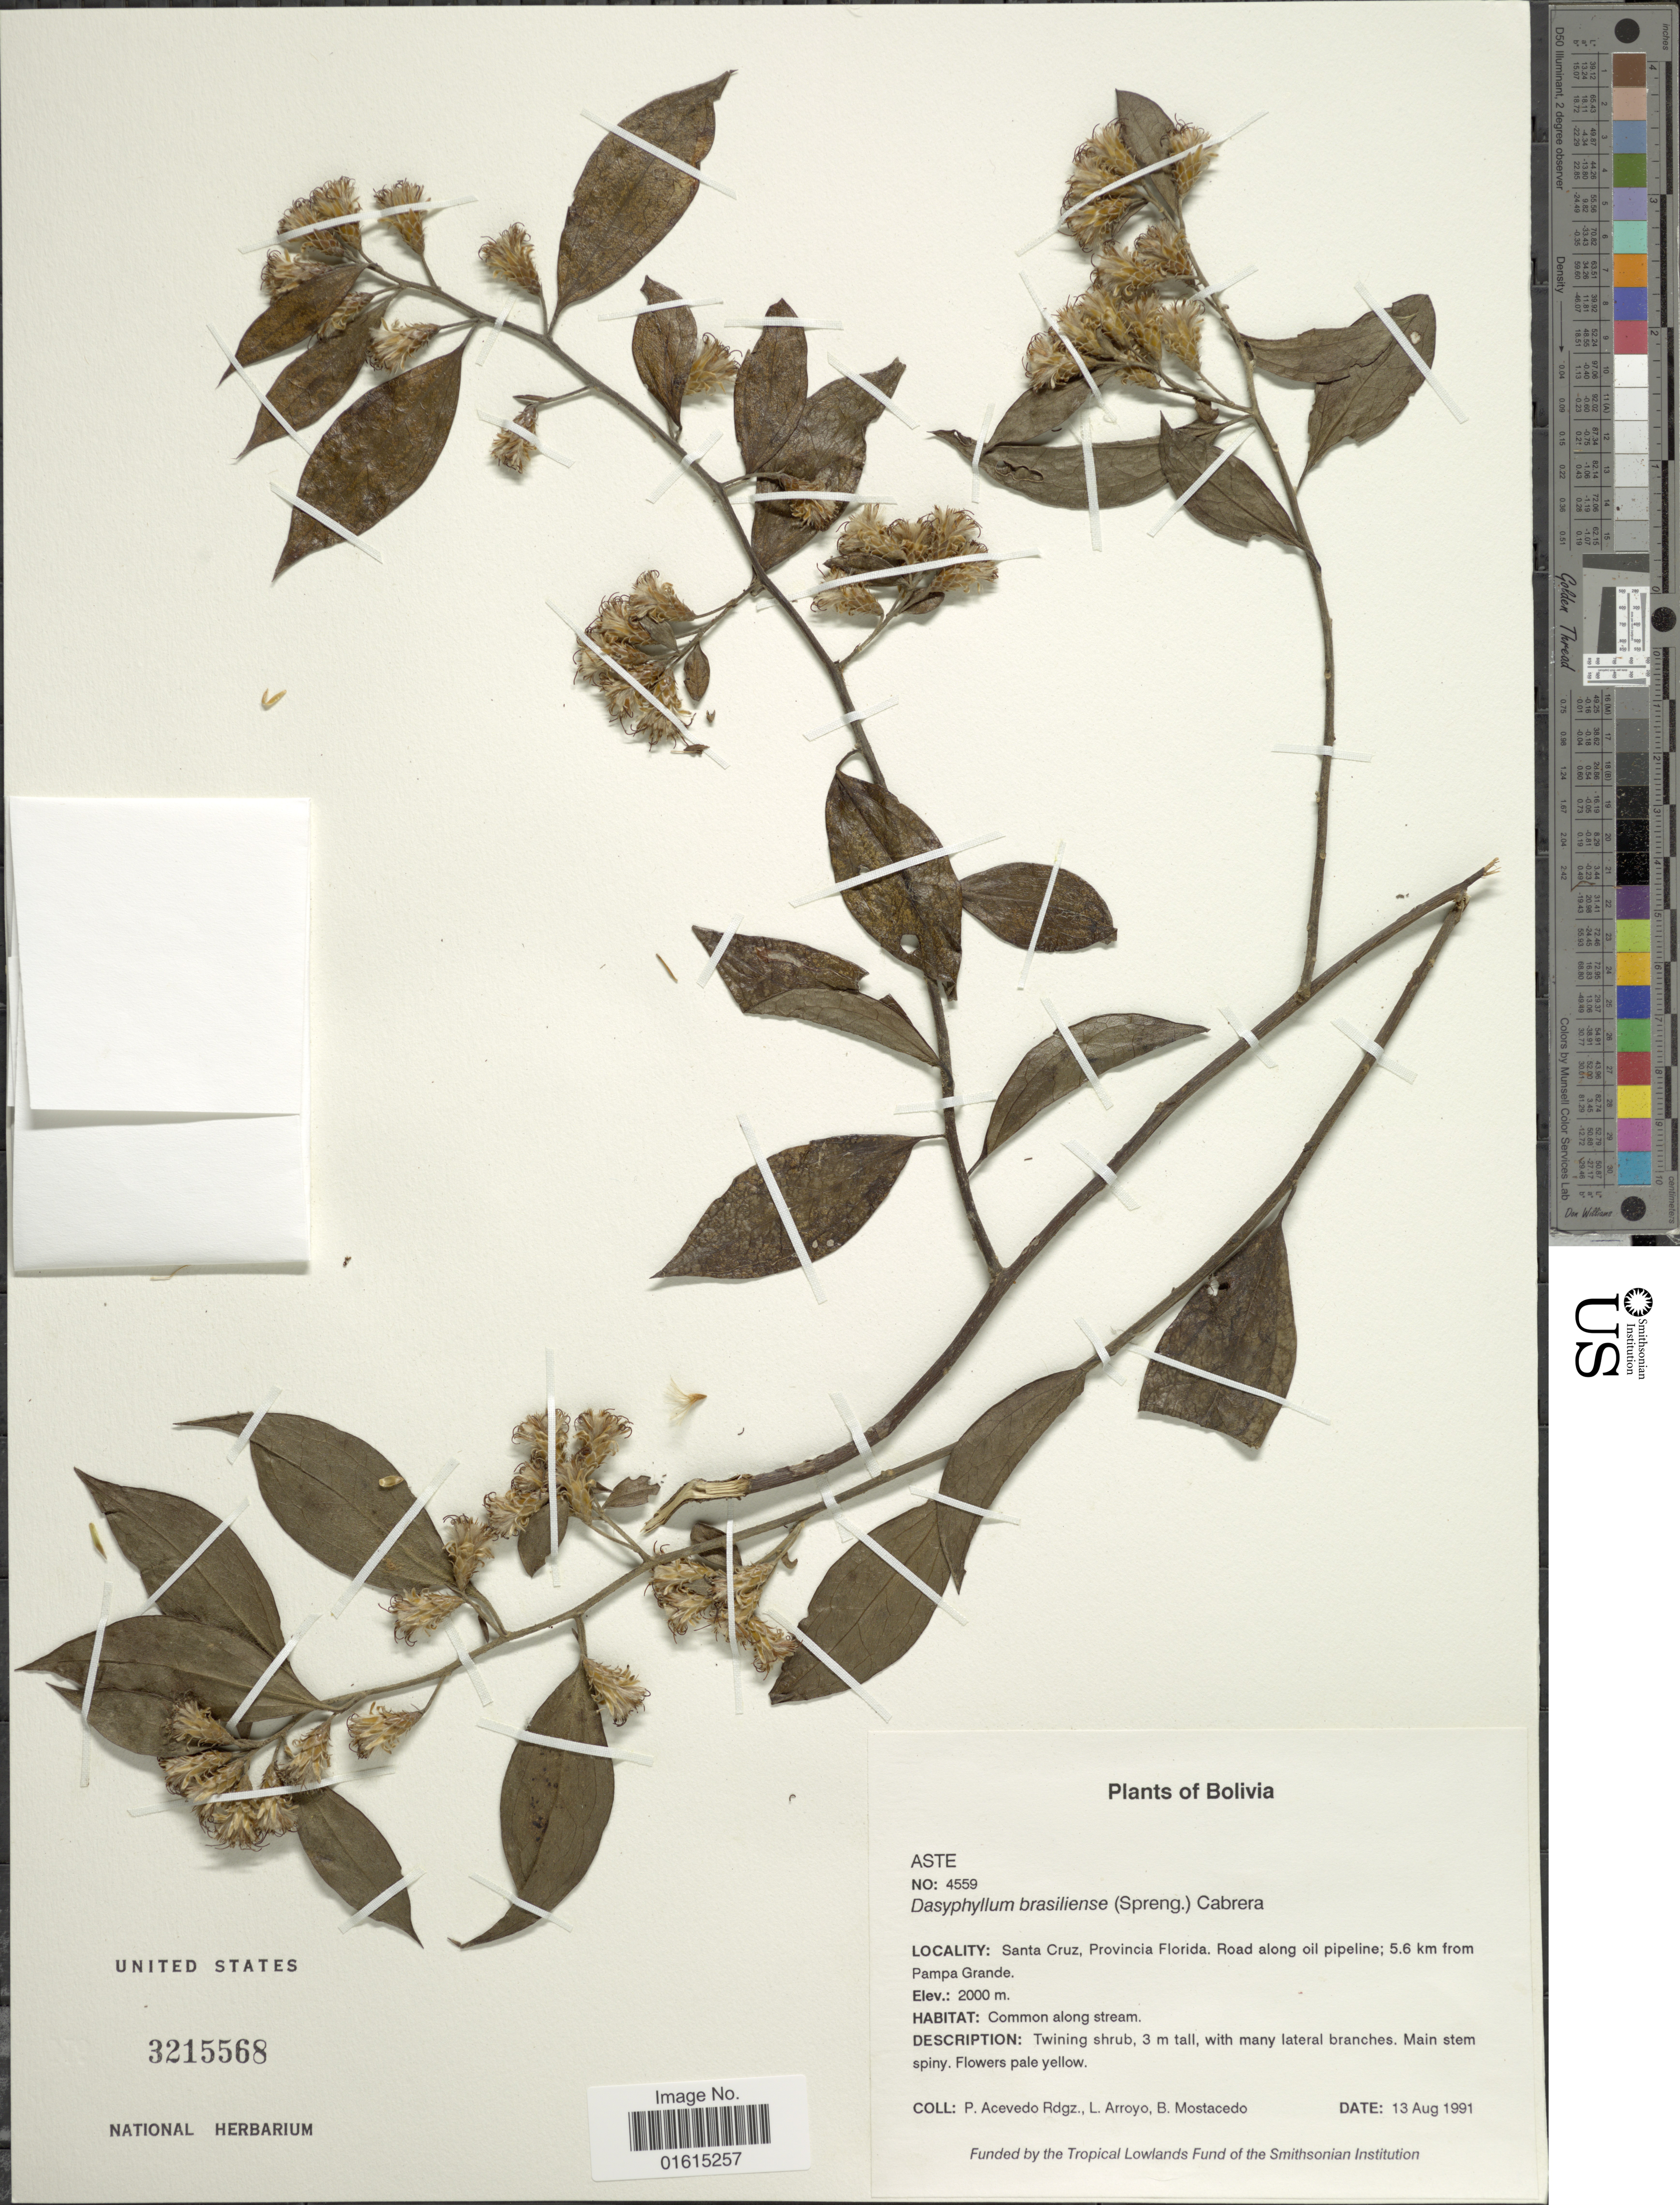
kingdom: Plantae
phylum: Tracheophyta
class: Magnoliopsida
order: Asterales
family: Asteraceae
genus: Dasyphyllum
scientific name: Dasyphyllum brasiliense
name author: (Spreng.) Cabrera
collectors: P. Acevedo-Rodr., L. Arroyo & B. Mostacedo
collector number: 4559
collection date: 1991-08-13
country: Bolivia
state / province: Santa Cruz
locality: Provincia Florida, road along oil pipeline, 5.6 km from Pampa Grande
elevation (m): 2000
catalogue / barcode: US 3215568